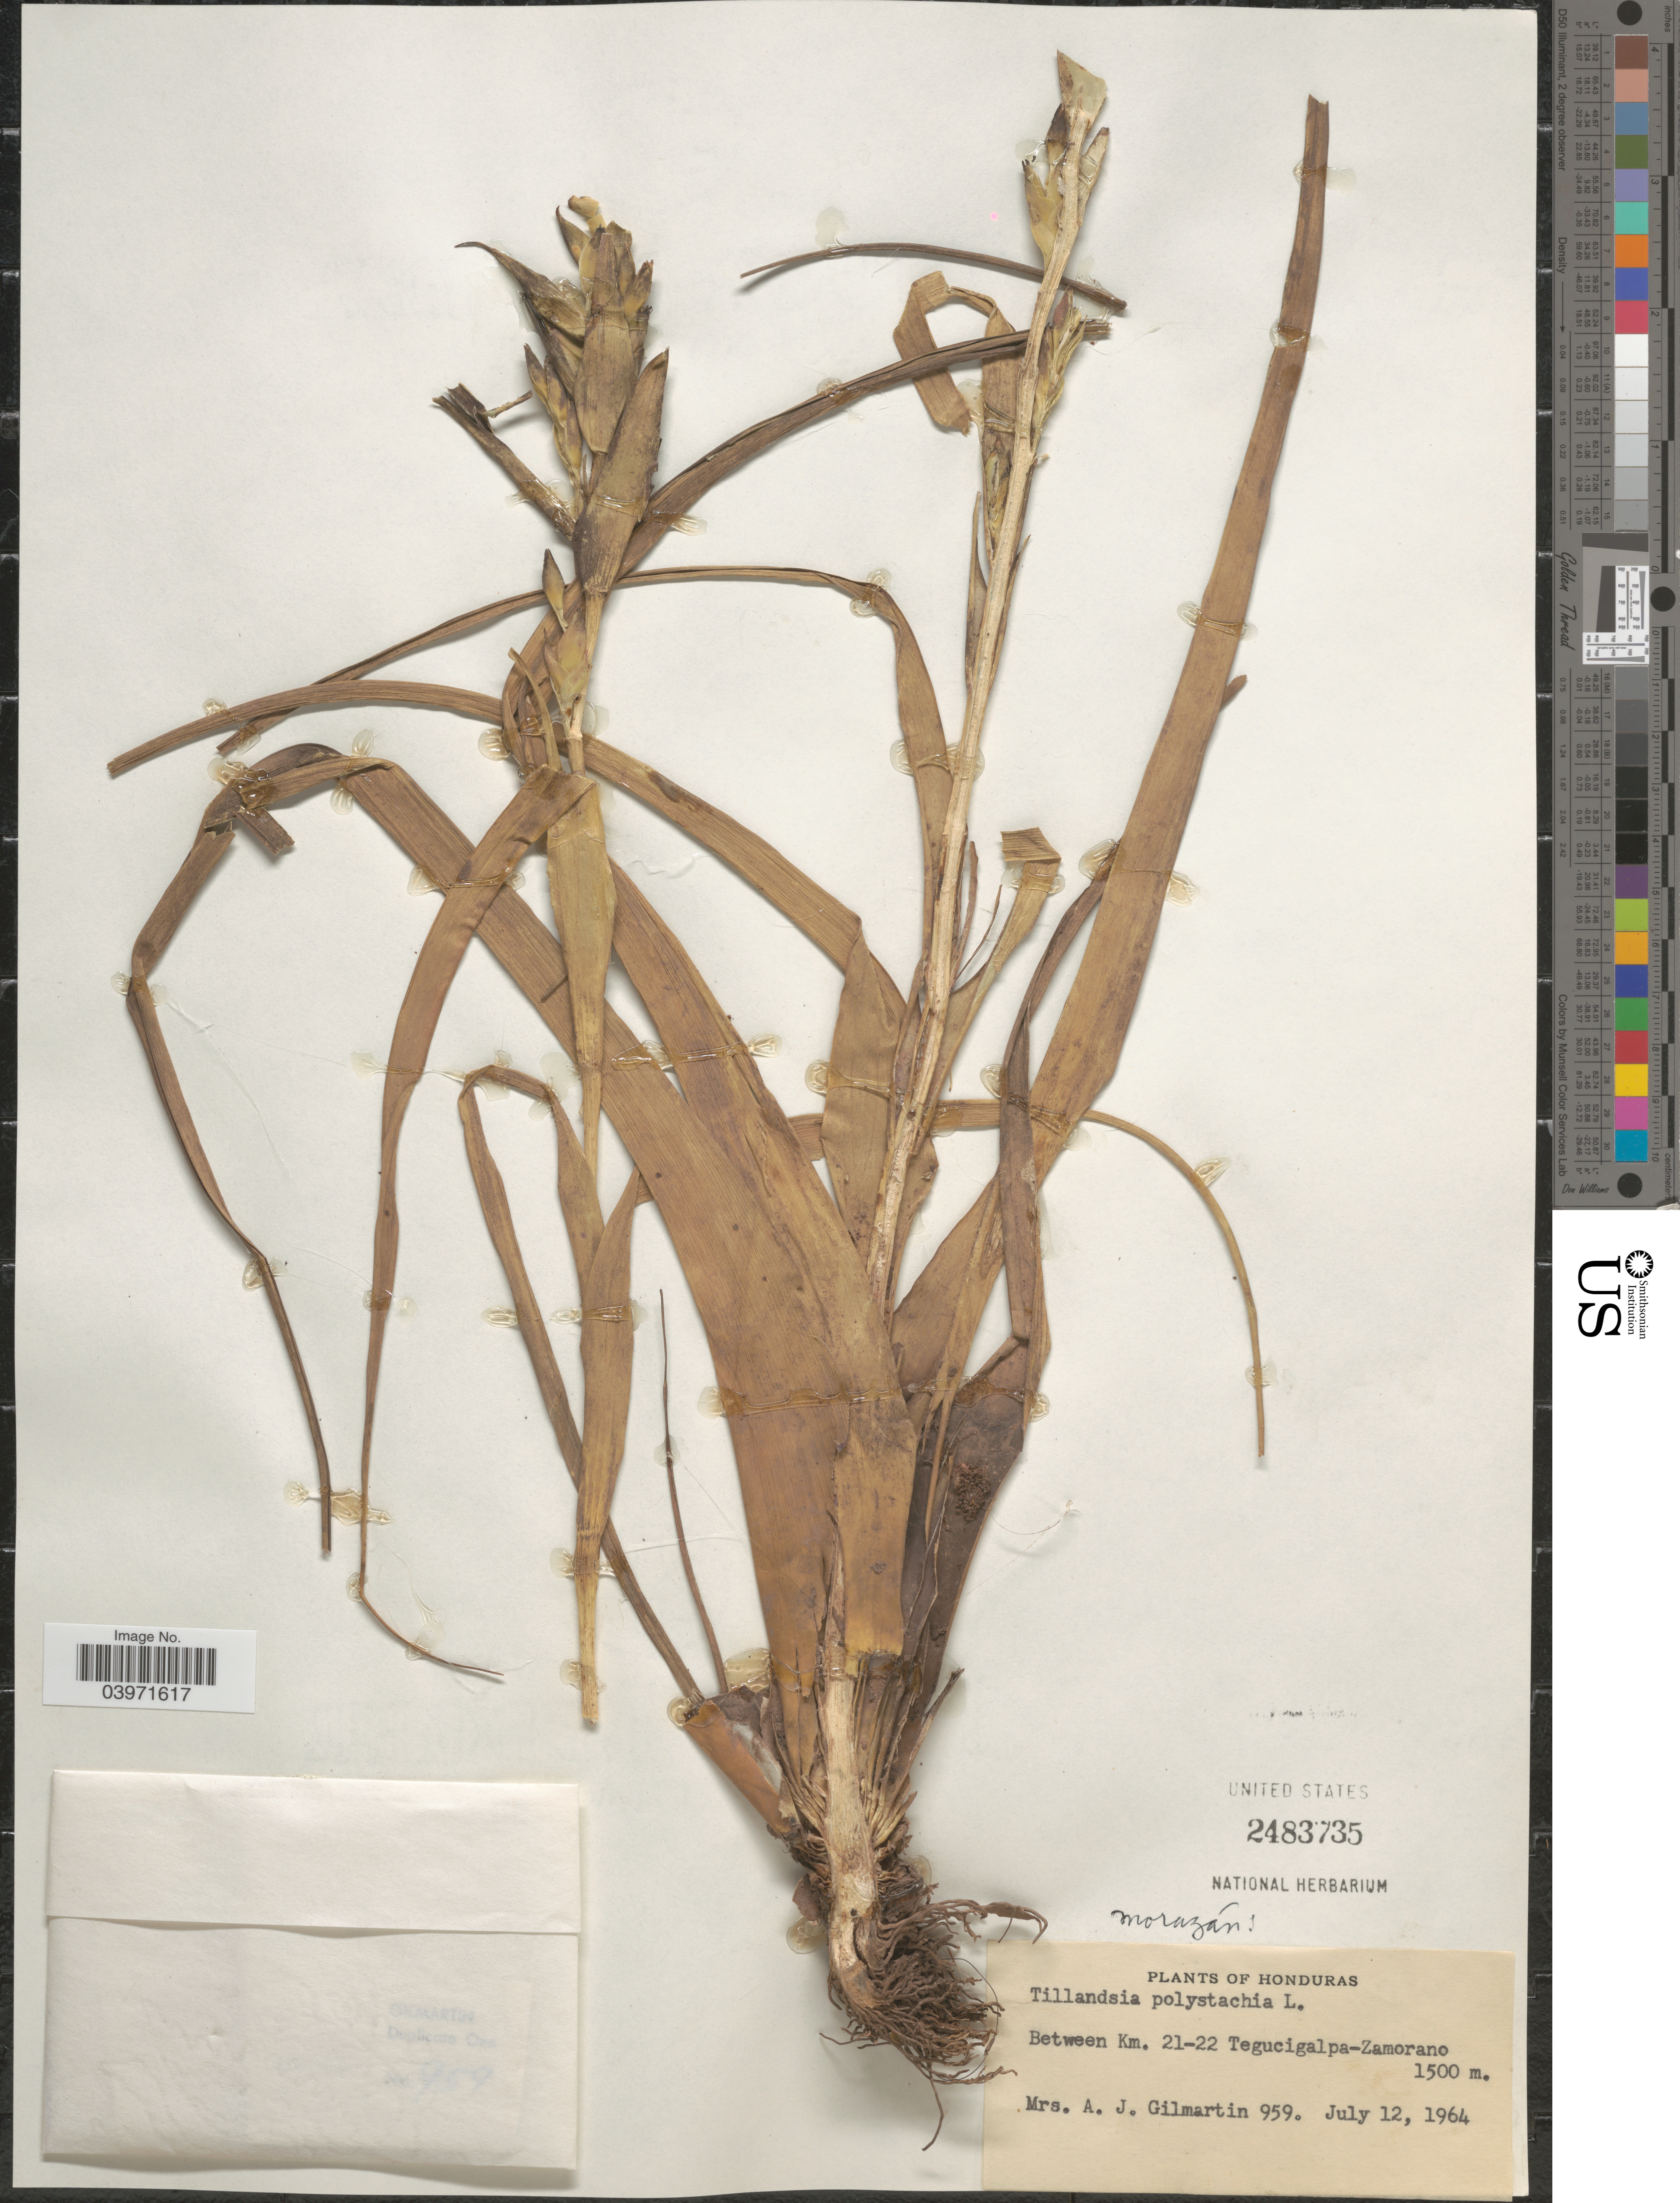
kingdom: Plantae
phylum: Tracheophyta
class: Liliopsida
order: Poales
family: Bromeliaceae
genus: Tillandsia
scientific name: Tillandsia polystachia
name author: (L.) L.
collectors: A. J. Gilmartin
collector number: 959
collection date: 1964-07-12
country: Honduras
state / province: Fco. Morazán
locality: Between Km. 21-22 Tegucigalpa-Zamorano.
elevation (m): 1500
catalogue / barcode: US 2483735